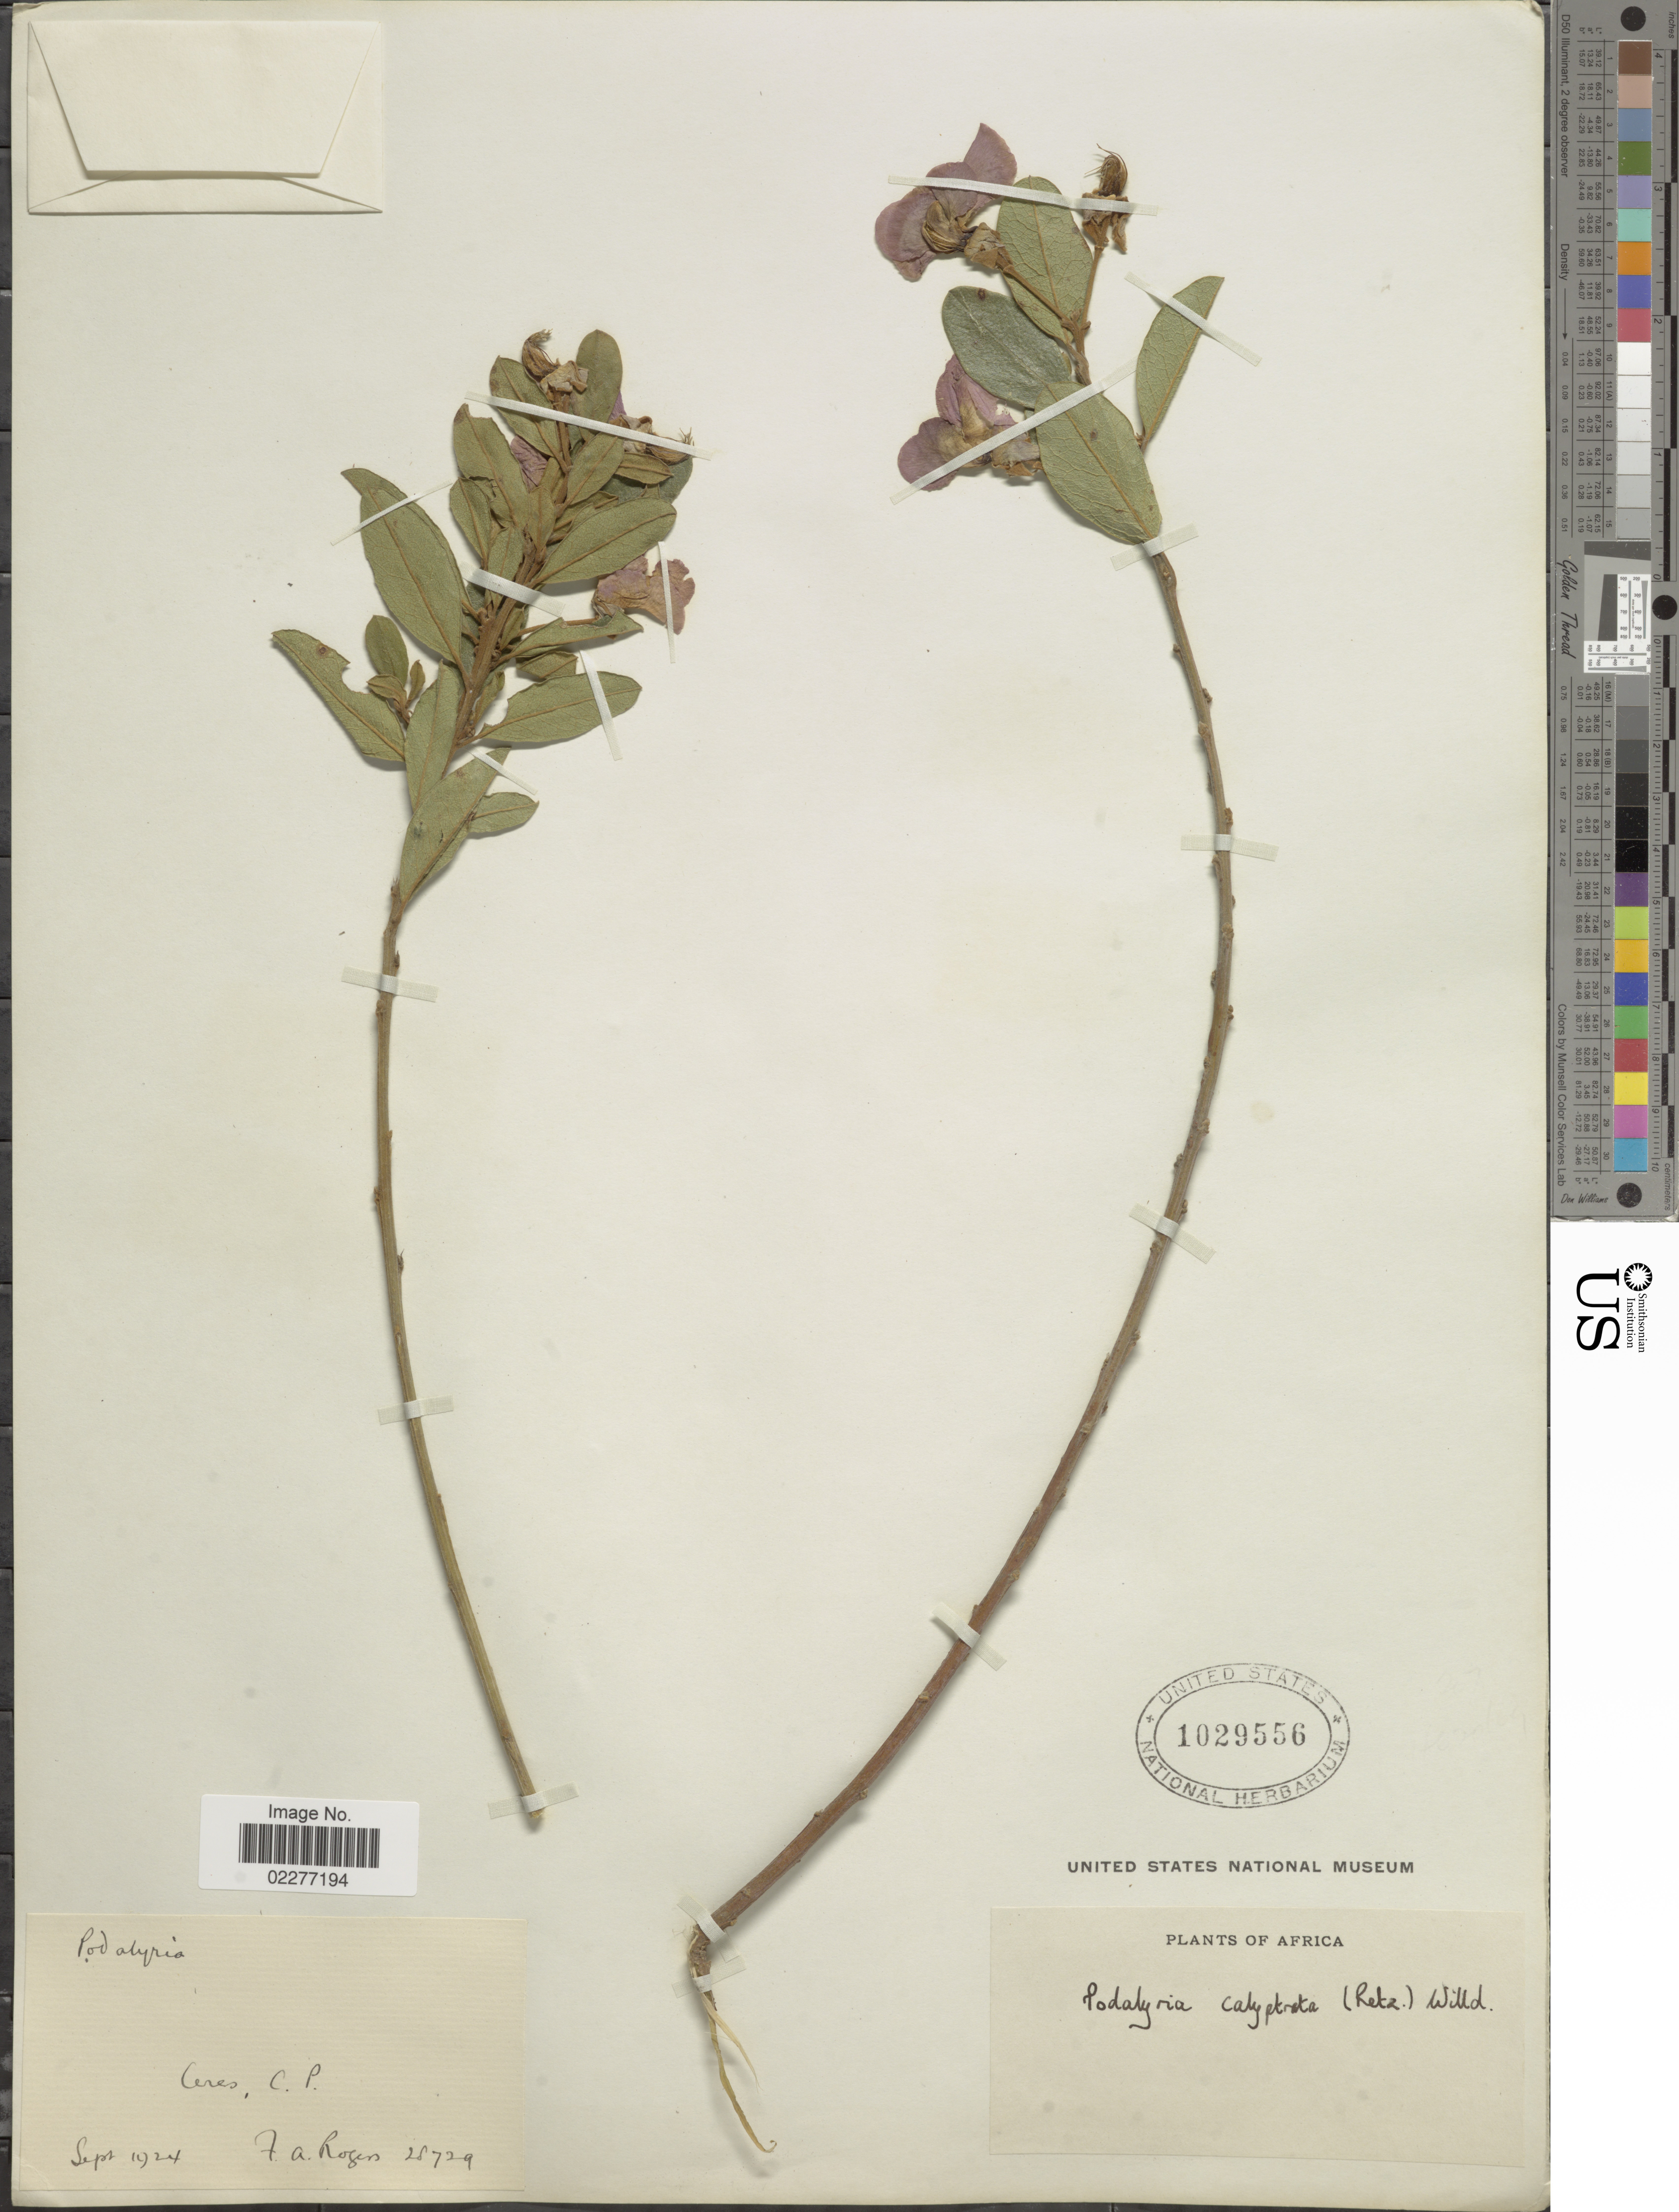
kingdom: Plantae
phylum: Tracheophyta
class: Magnoliopsida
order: Fabales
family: Fabaceae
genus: Podalyria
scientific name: Podalyria calyptrata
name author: (Retz.) Willd.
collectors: F. A. Rogers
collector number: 28729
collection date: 1924-09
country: South Africa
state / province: Western Cape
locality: Ceres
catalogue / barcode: US 1029556